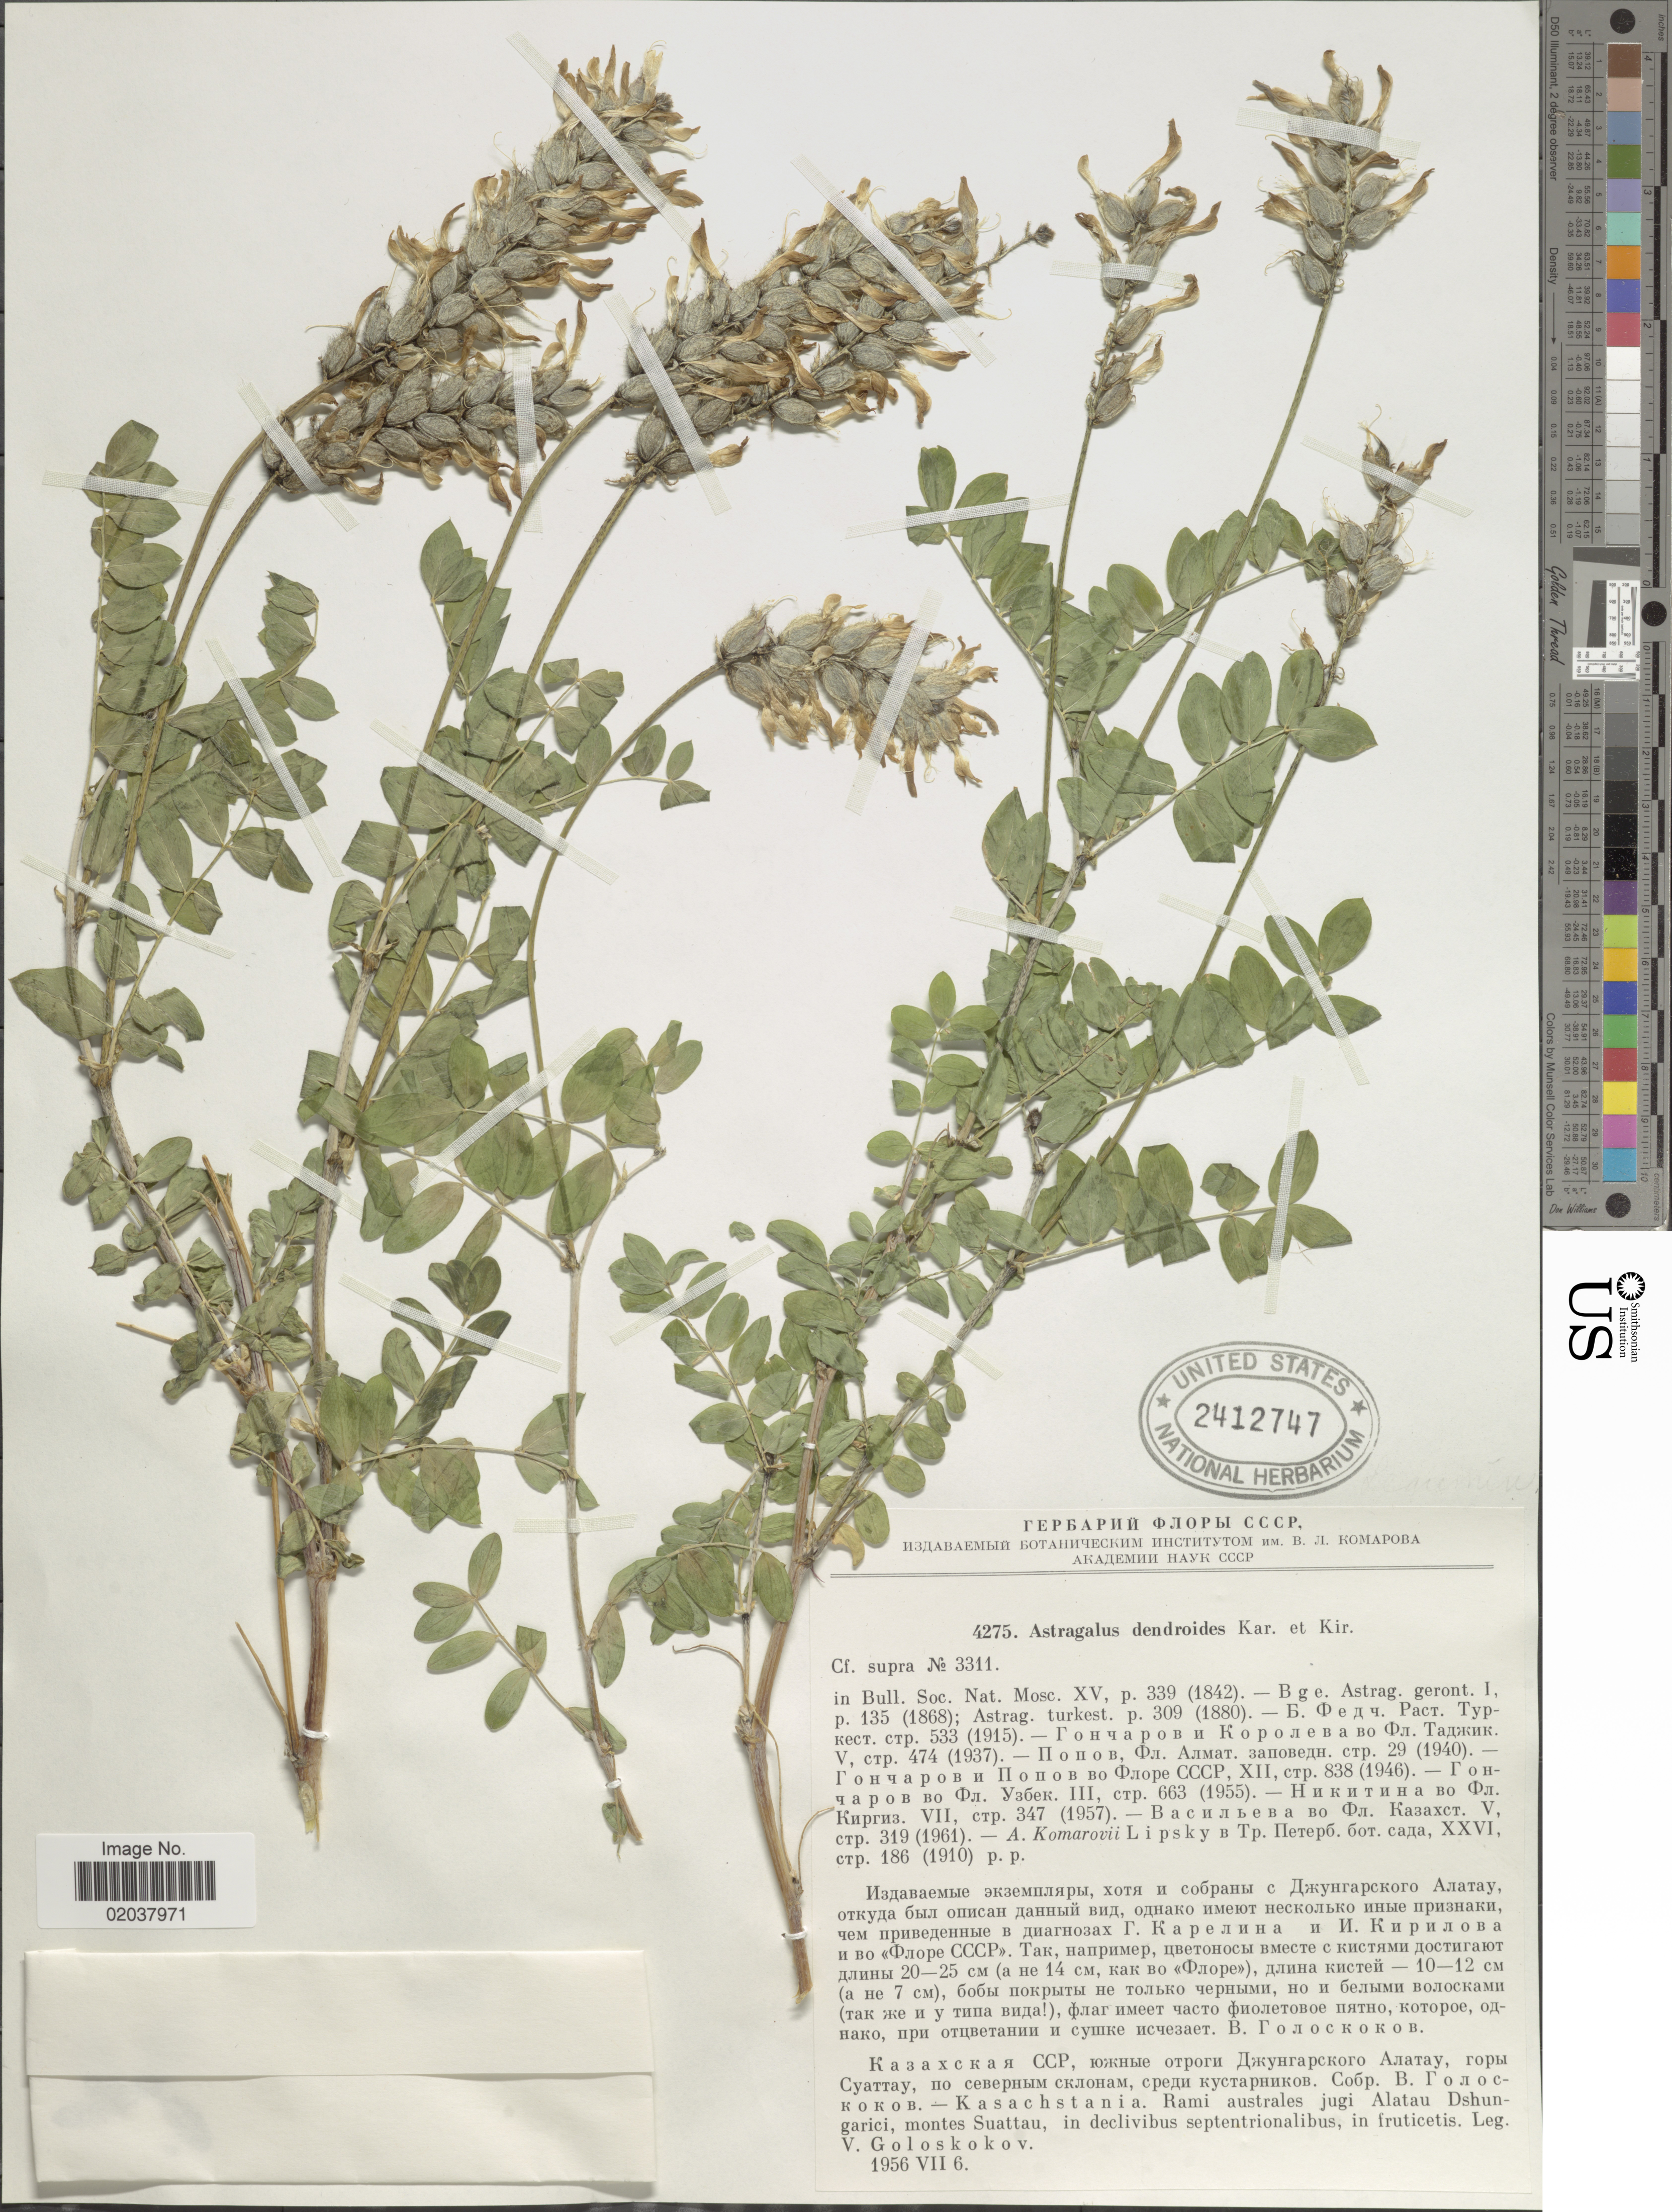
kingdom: Plantae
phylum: Tracheophyta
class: Magnoliopsida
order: Fabales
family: Fabaceae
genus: Astragalus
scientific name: Astragalus dendroides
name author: Kar. & Kir.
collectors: V. P. Goloskokov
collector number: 4275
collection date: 1956-07-06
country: Kazakhstan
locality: Kasachstania. Rami australes jugi Alatau Dshungarici, montes Suattau, in declivibus septentrionalibus, in fruticetis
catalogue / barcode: US 2412747